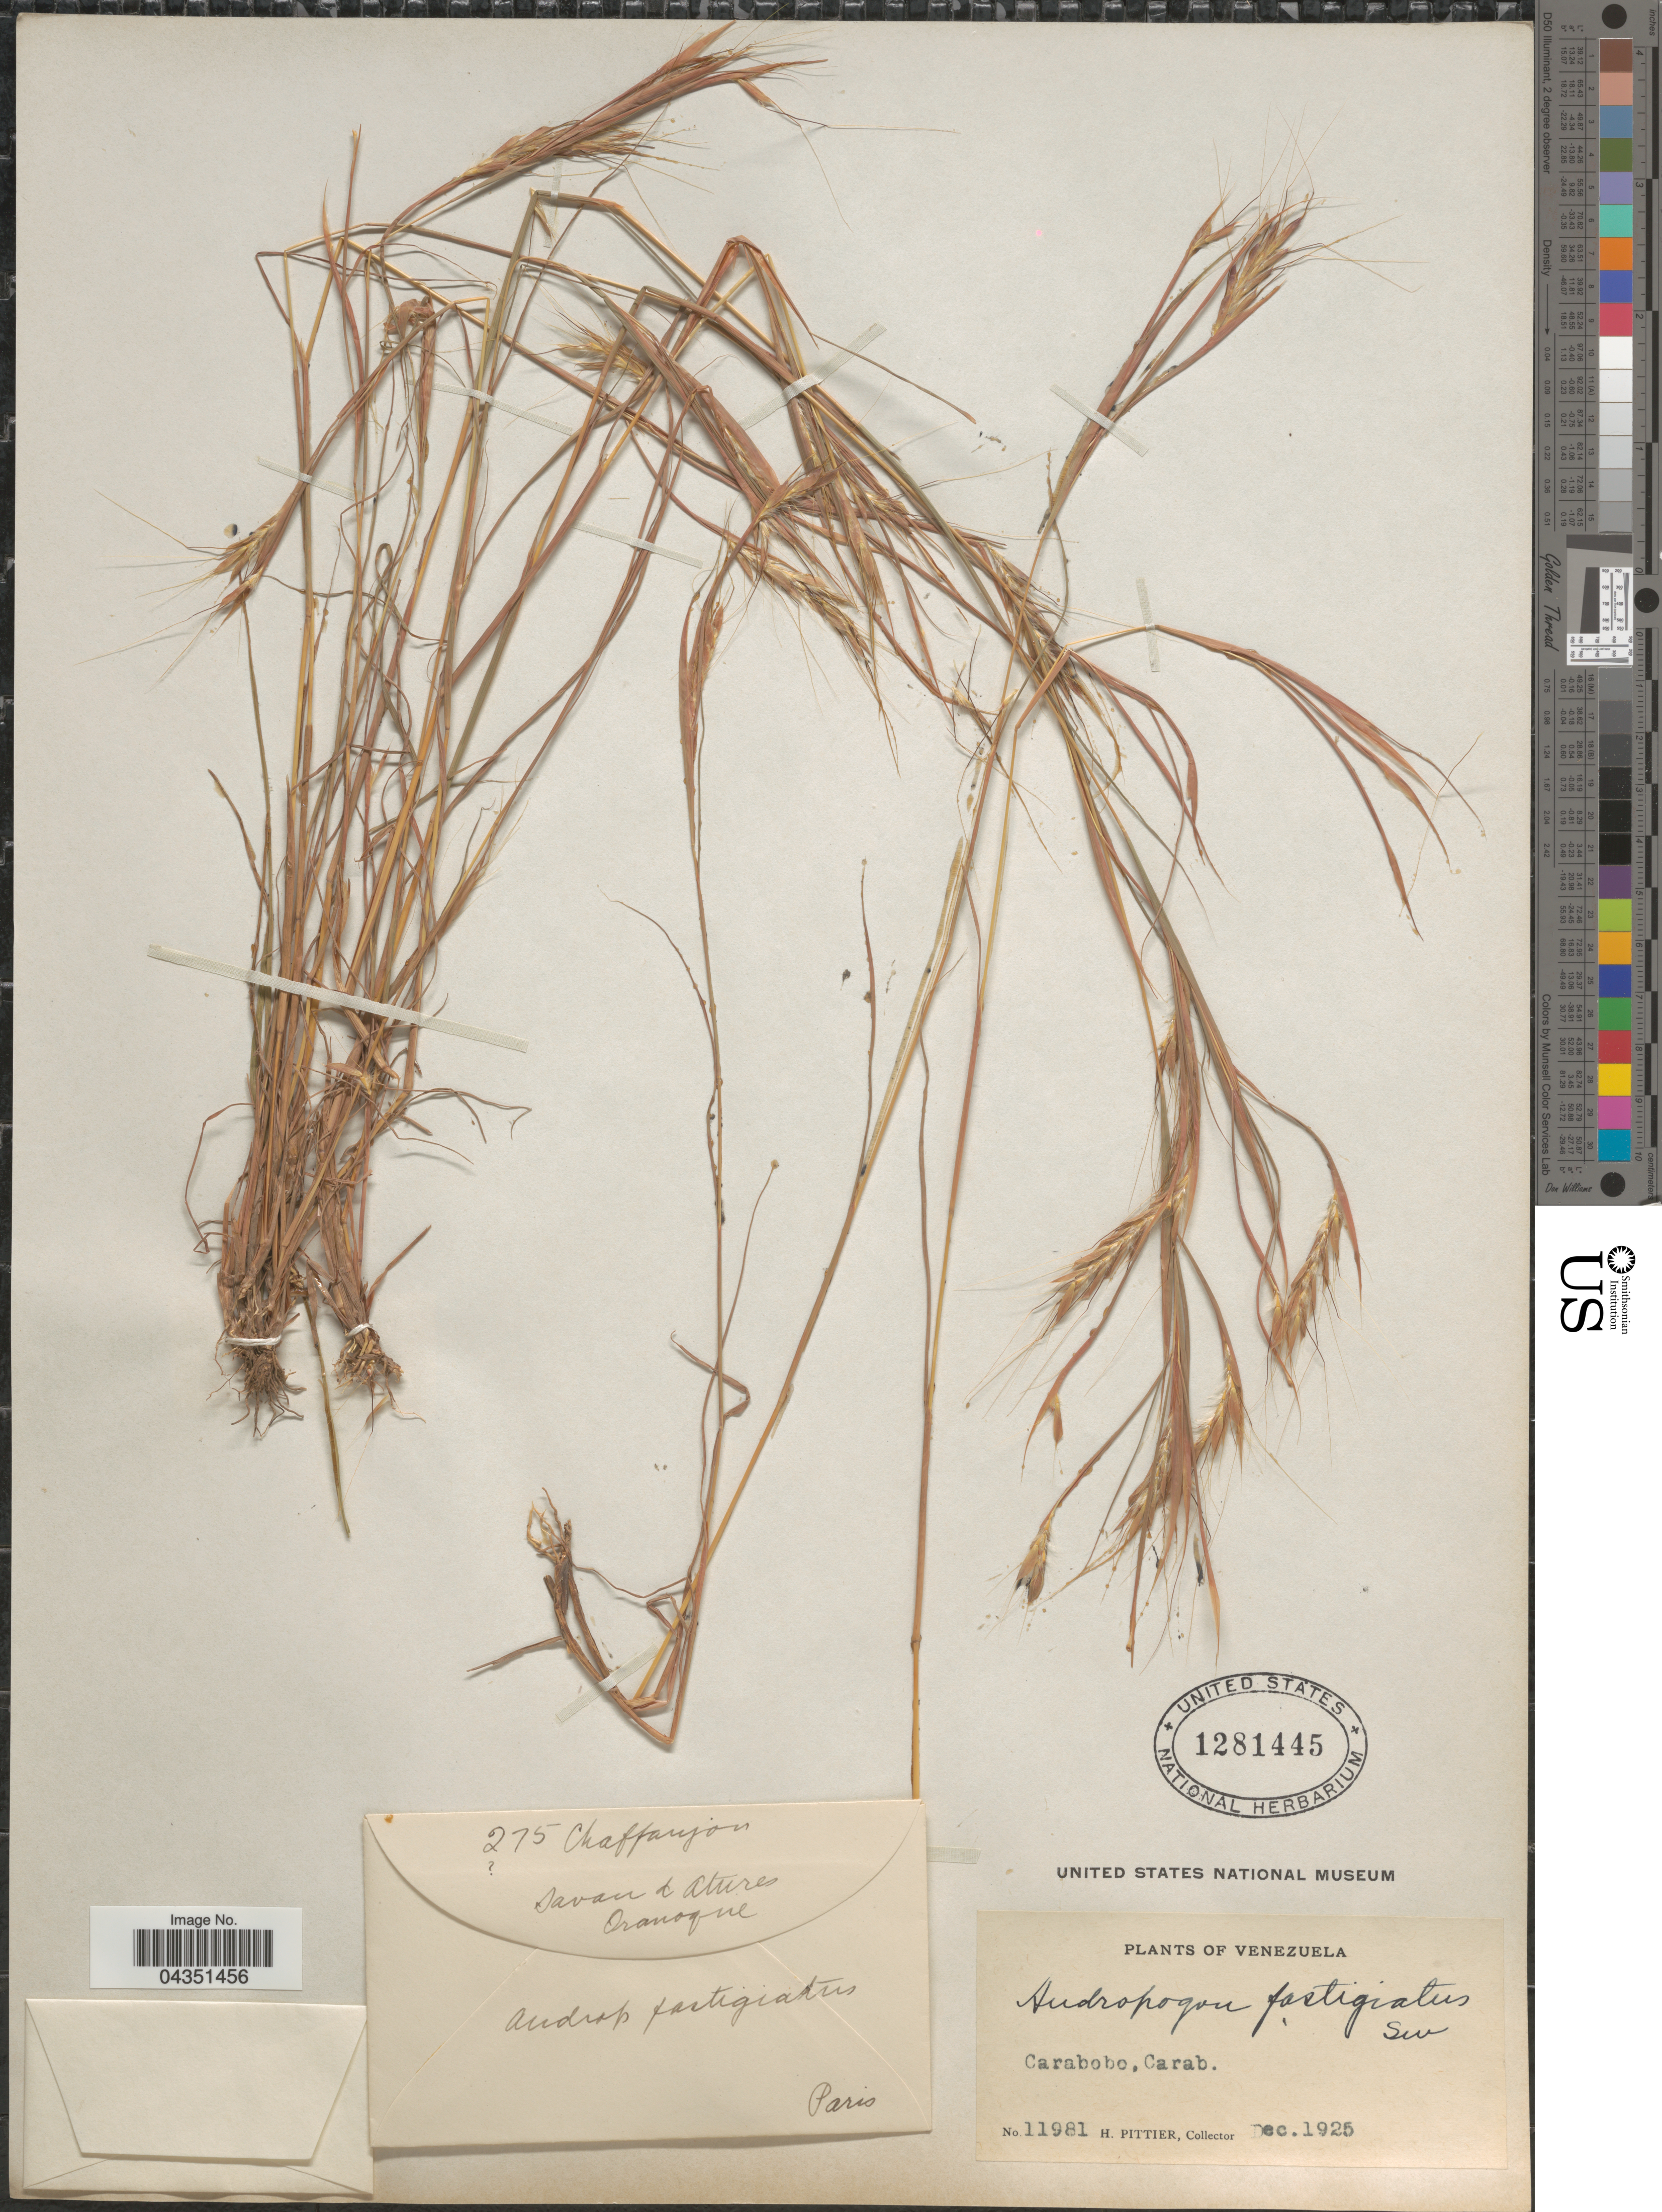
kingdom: Plantae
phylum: Tracheophyta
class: Liliopsida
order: Poales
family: Poaceae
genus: Diectomis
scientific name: Diectomis fastigiata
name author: (Sw.) P. Beauv.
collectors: H. F. Pittier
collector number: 11981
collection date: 1925-12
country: Venezuela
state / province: Carabobo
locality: Carabobo, Carab.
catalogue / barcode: US 1281445